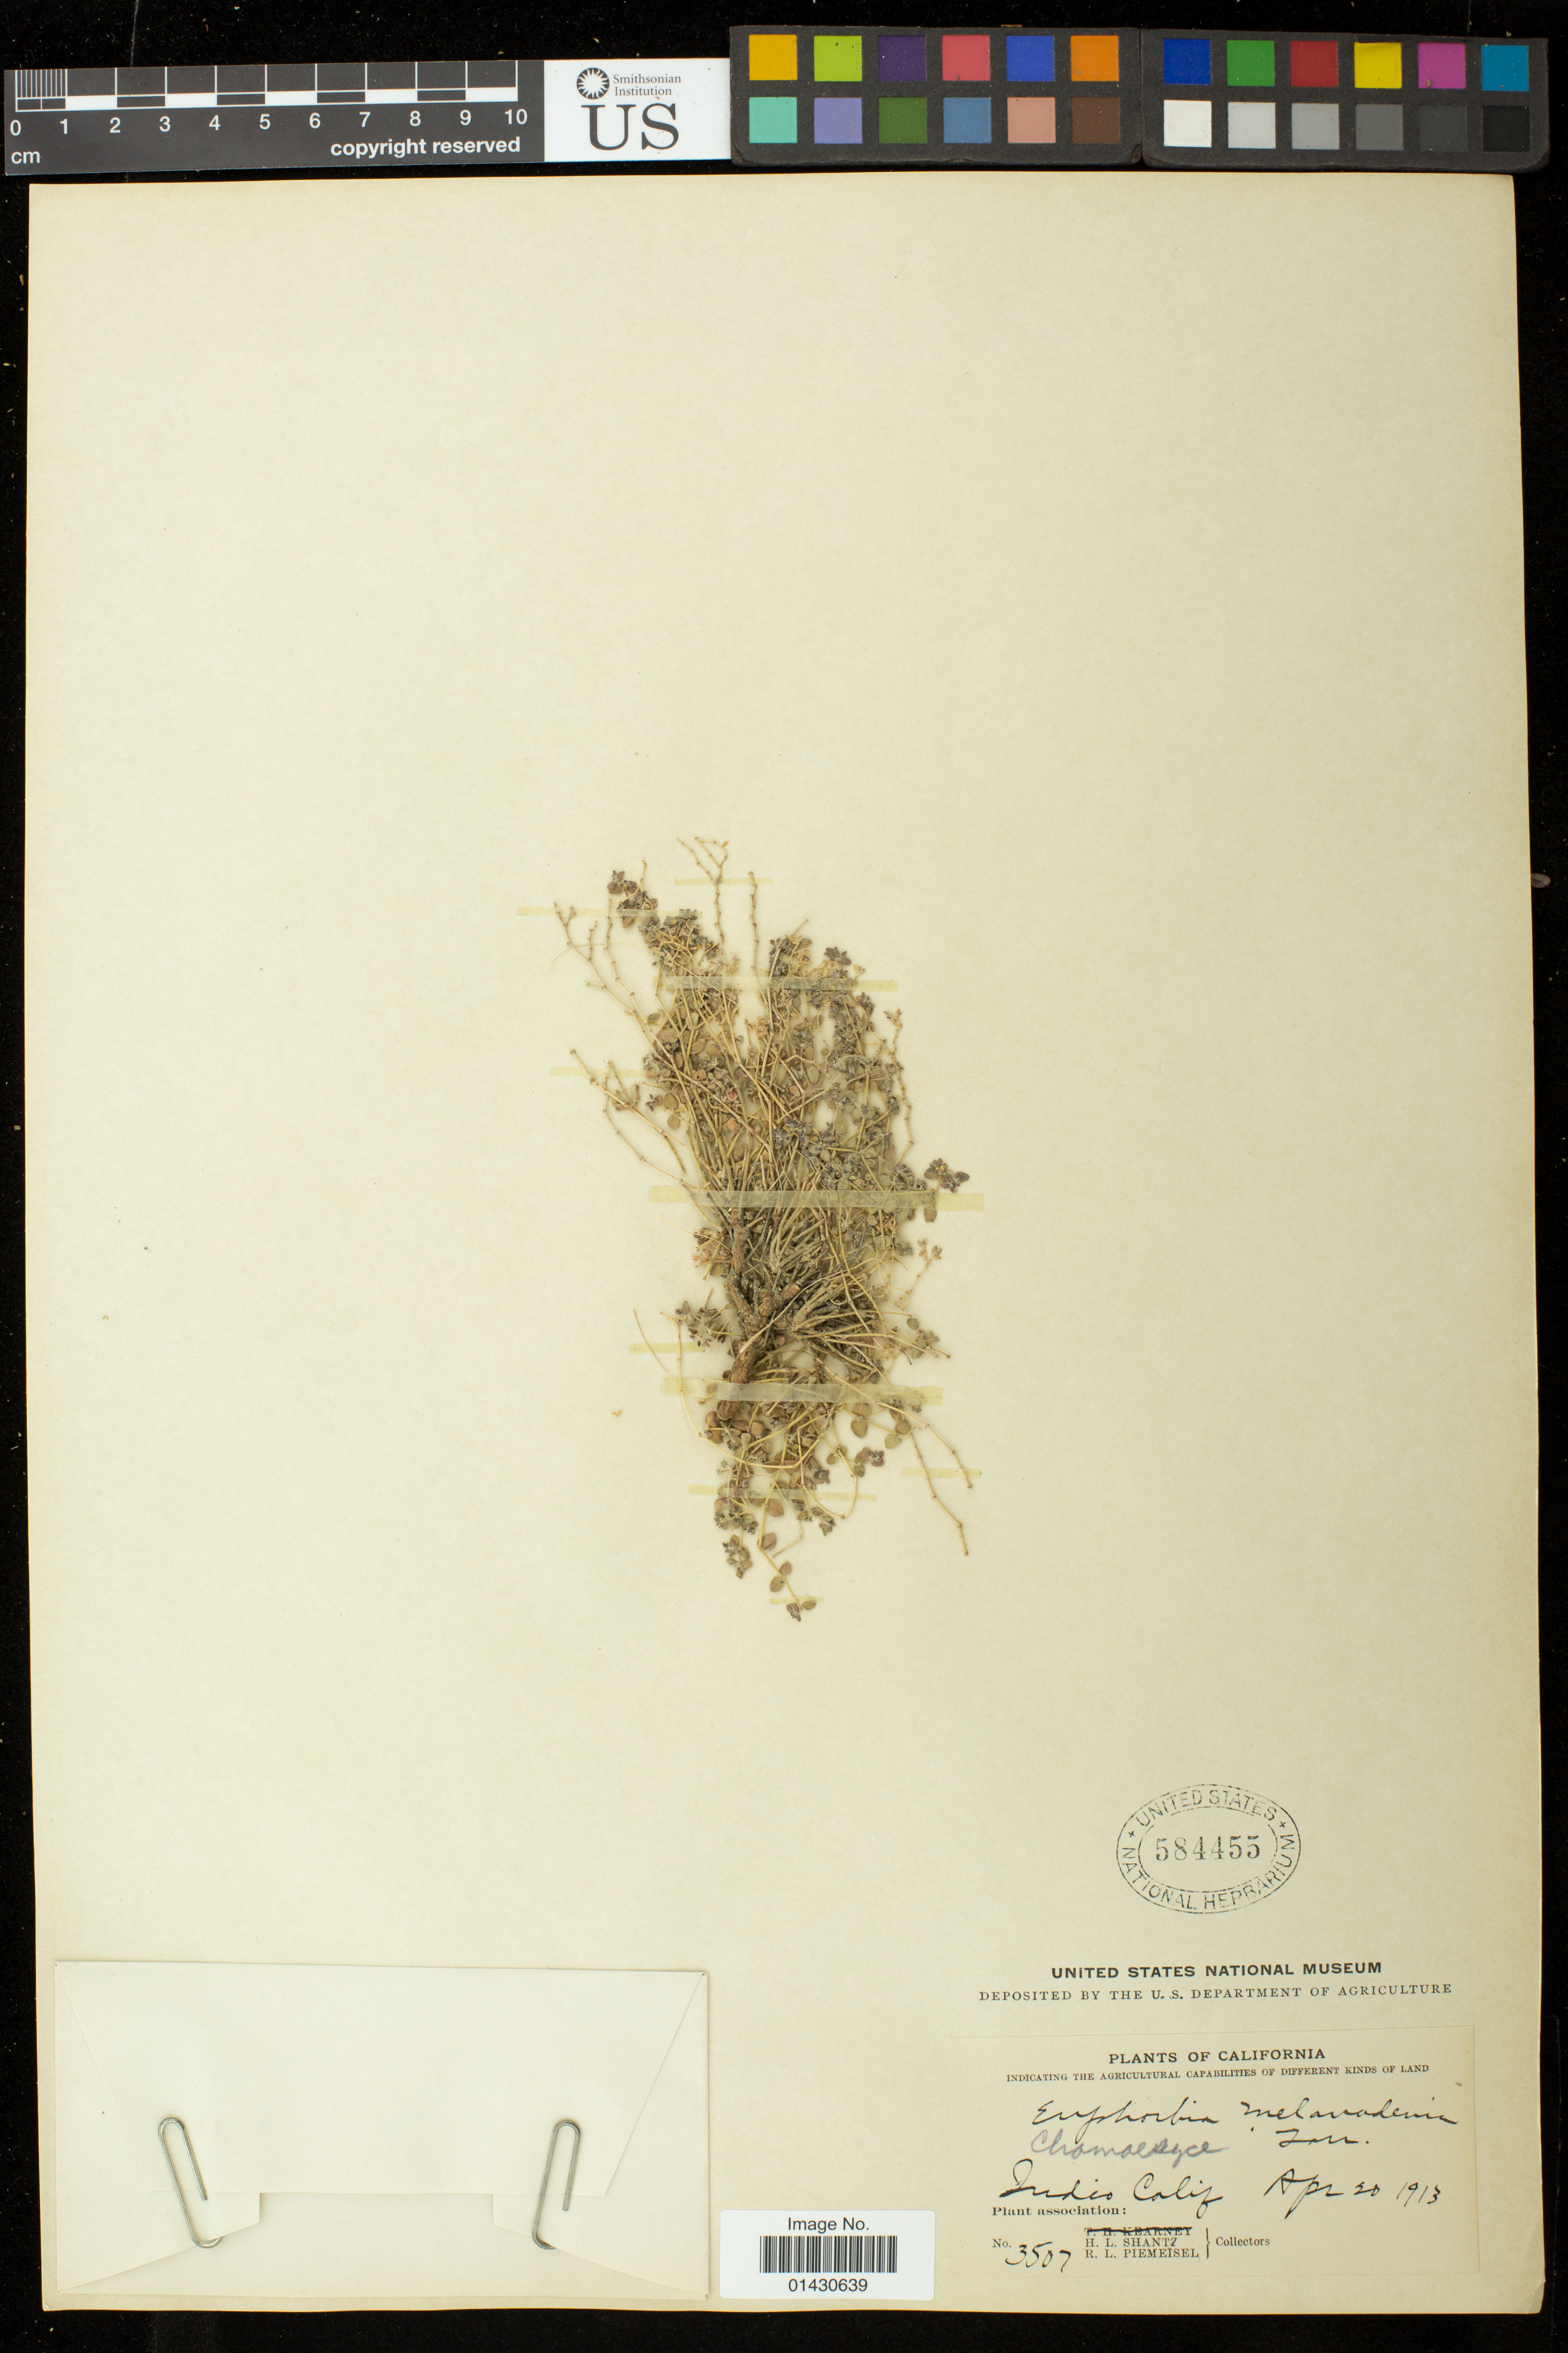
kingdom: Plantae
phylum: Tracheophyta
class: Magnoliopsida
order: Malpighiales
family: Euphorbiaceae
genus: Euphorbia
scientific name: Euphorbia melanadenia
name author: Torr.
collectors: H. Shantz & R. L. Piemeisel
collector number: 3507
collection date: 1913-04-20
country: United States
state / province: California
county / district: Riverside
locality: Indio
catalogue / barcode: US 584455